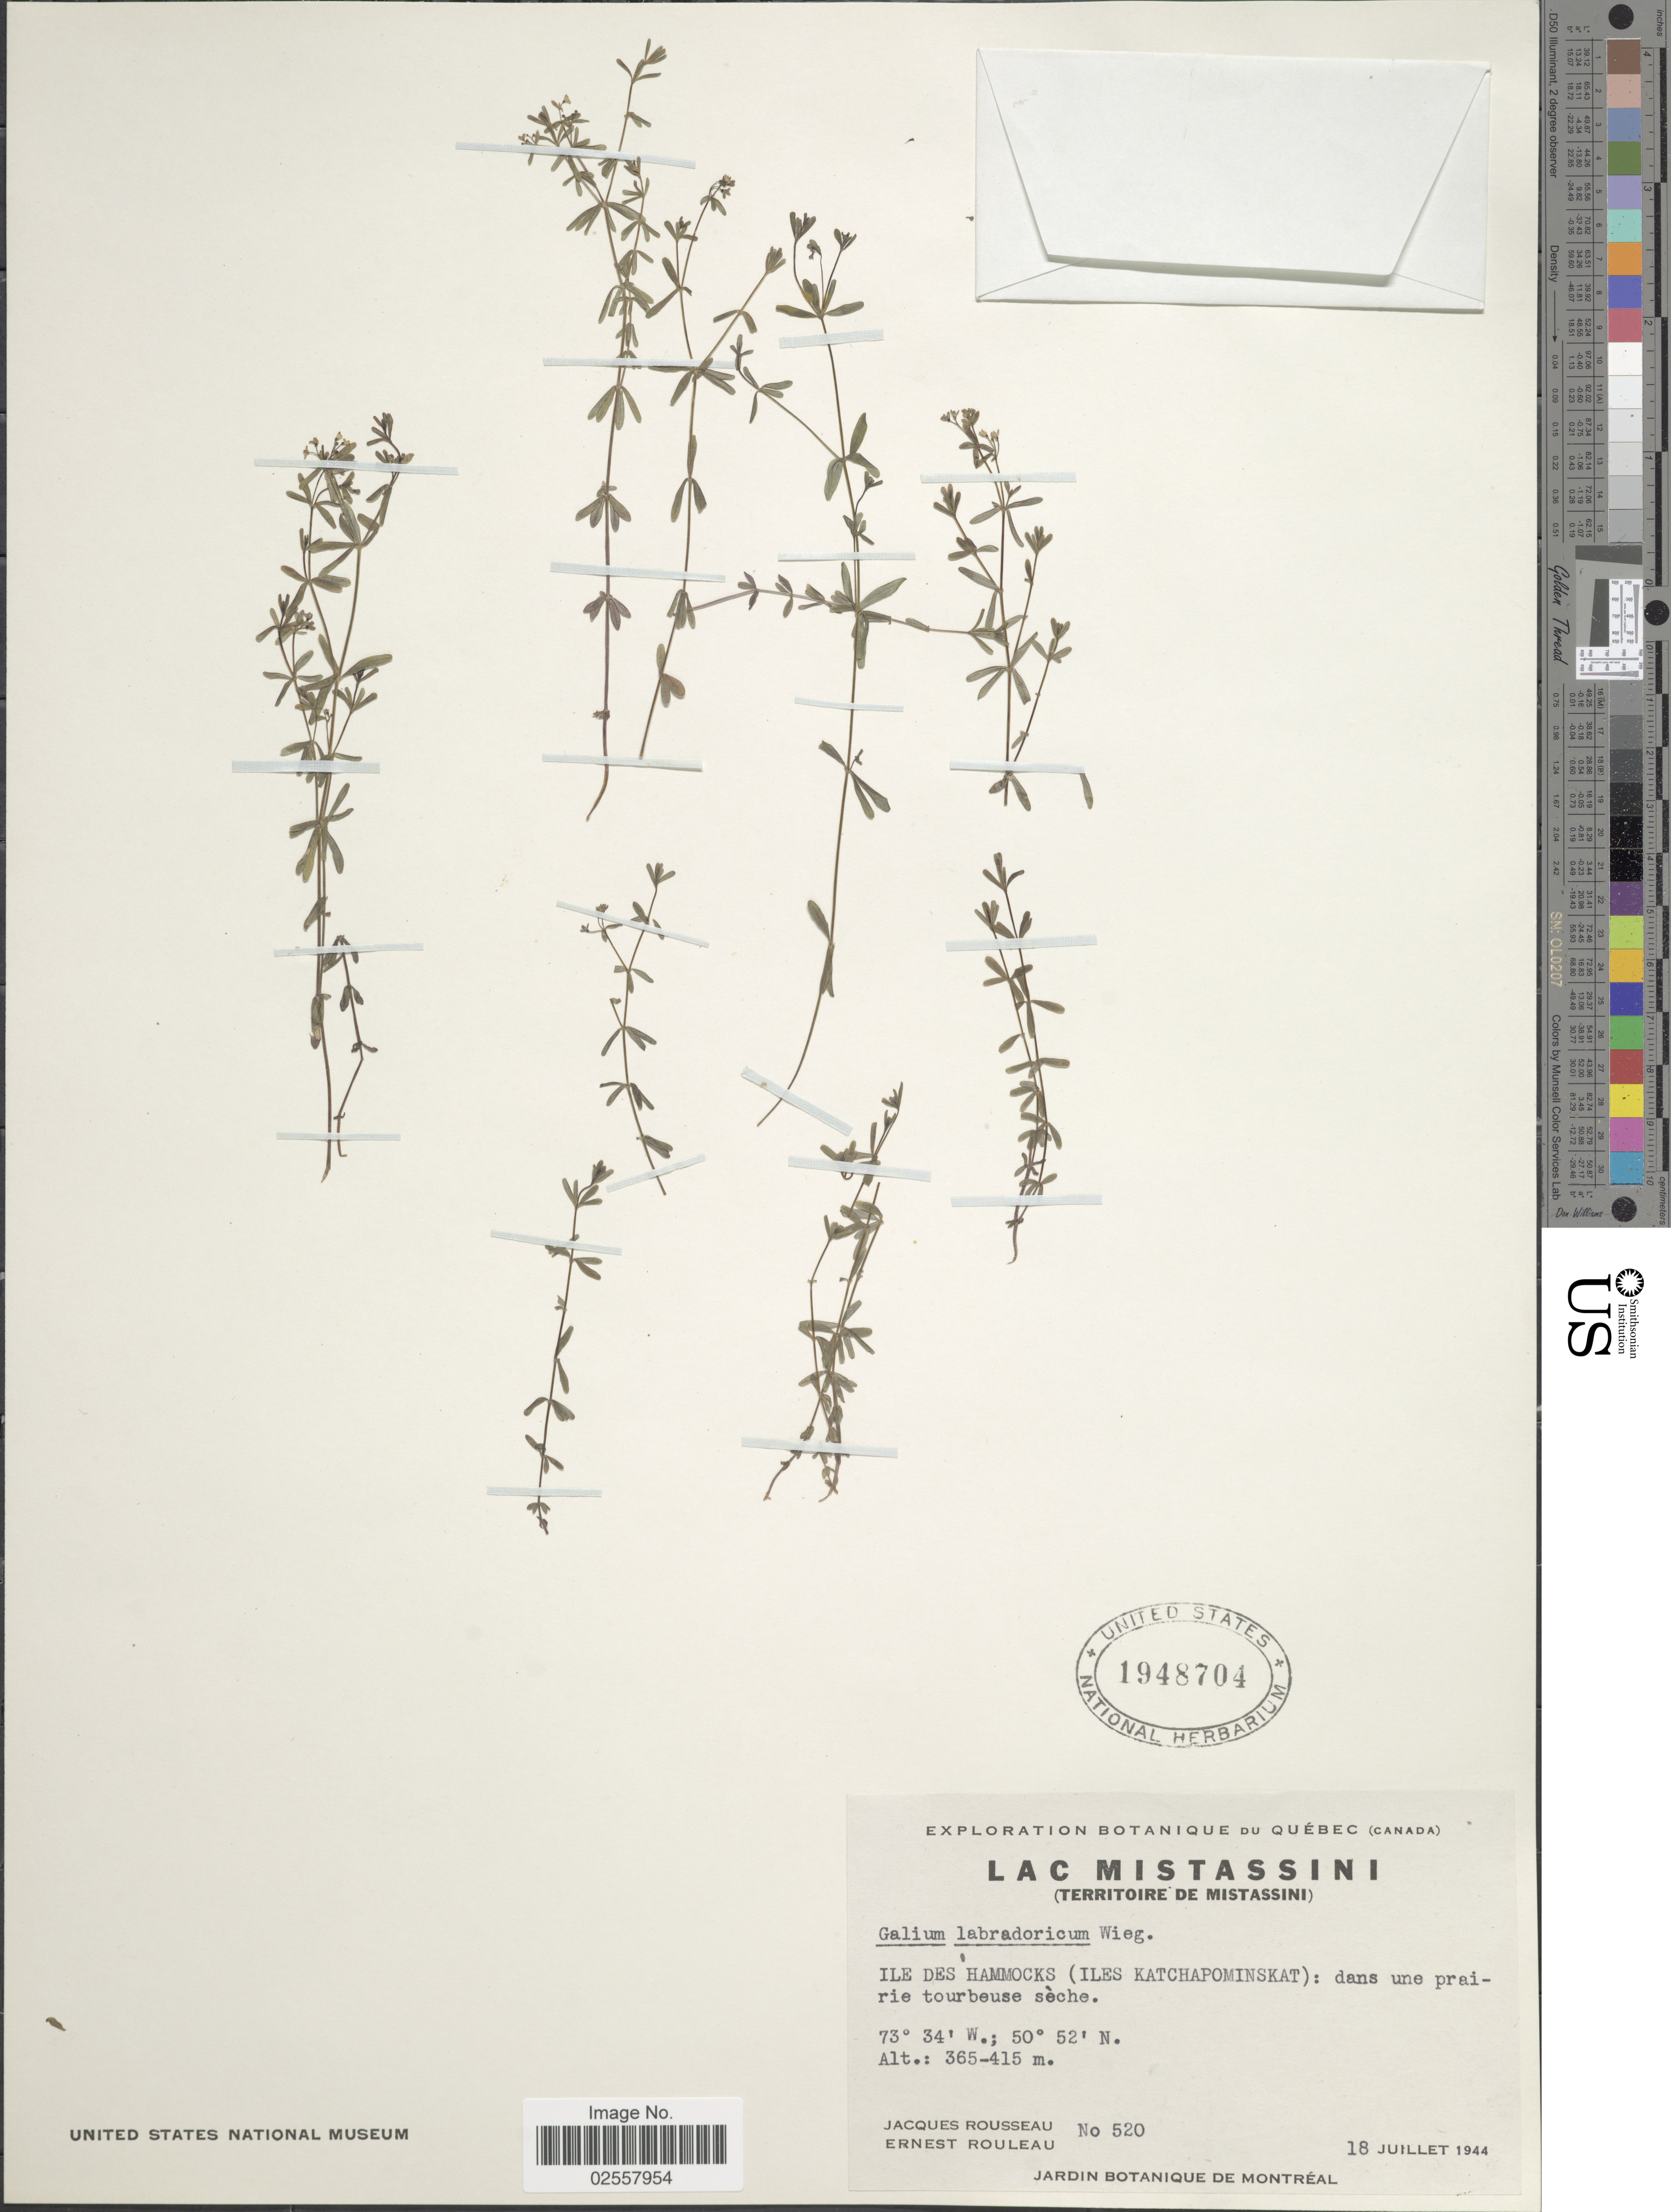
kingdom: Plantae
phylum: Tracheophyta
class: Magnoliopsida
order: Gentianales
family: Rubiaceae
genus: Galium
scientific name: Galium labradoricum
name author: (Wiegand) Wiegand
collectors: J. Rousseau & E. Rouleau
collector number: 520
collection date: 1944-07-18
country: Canada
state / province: Quebec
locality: Lac Mistassini (Territoire De Mistassini), Ile Des Hammocks (Iles Katchapominskat): dans une prairie tourbeuse seche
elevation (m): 365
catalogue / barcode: US 1948704